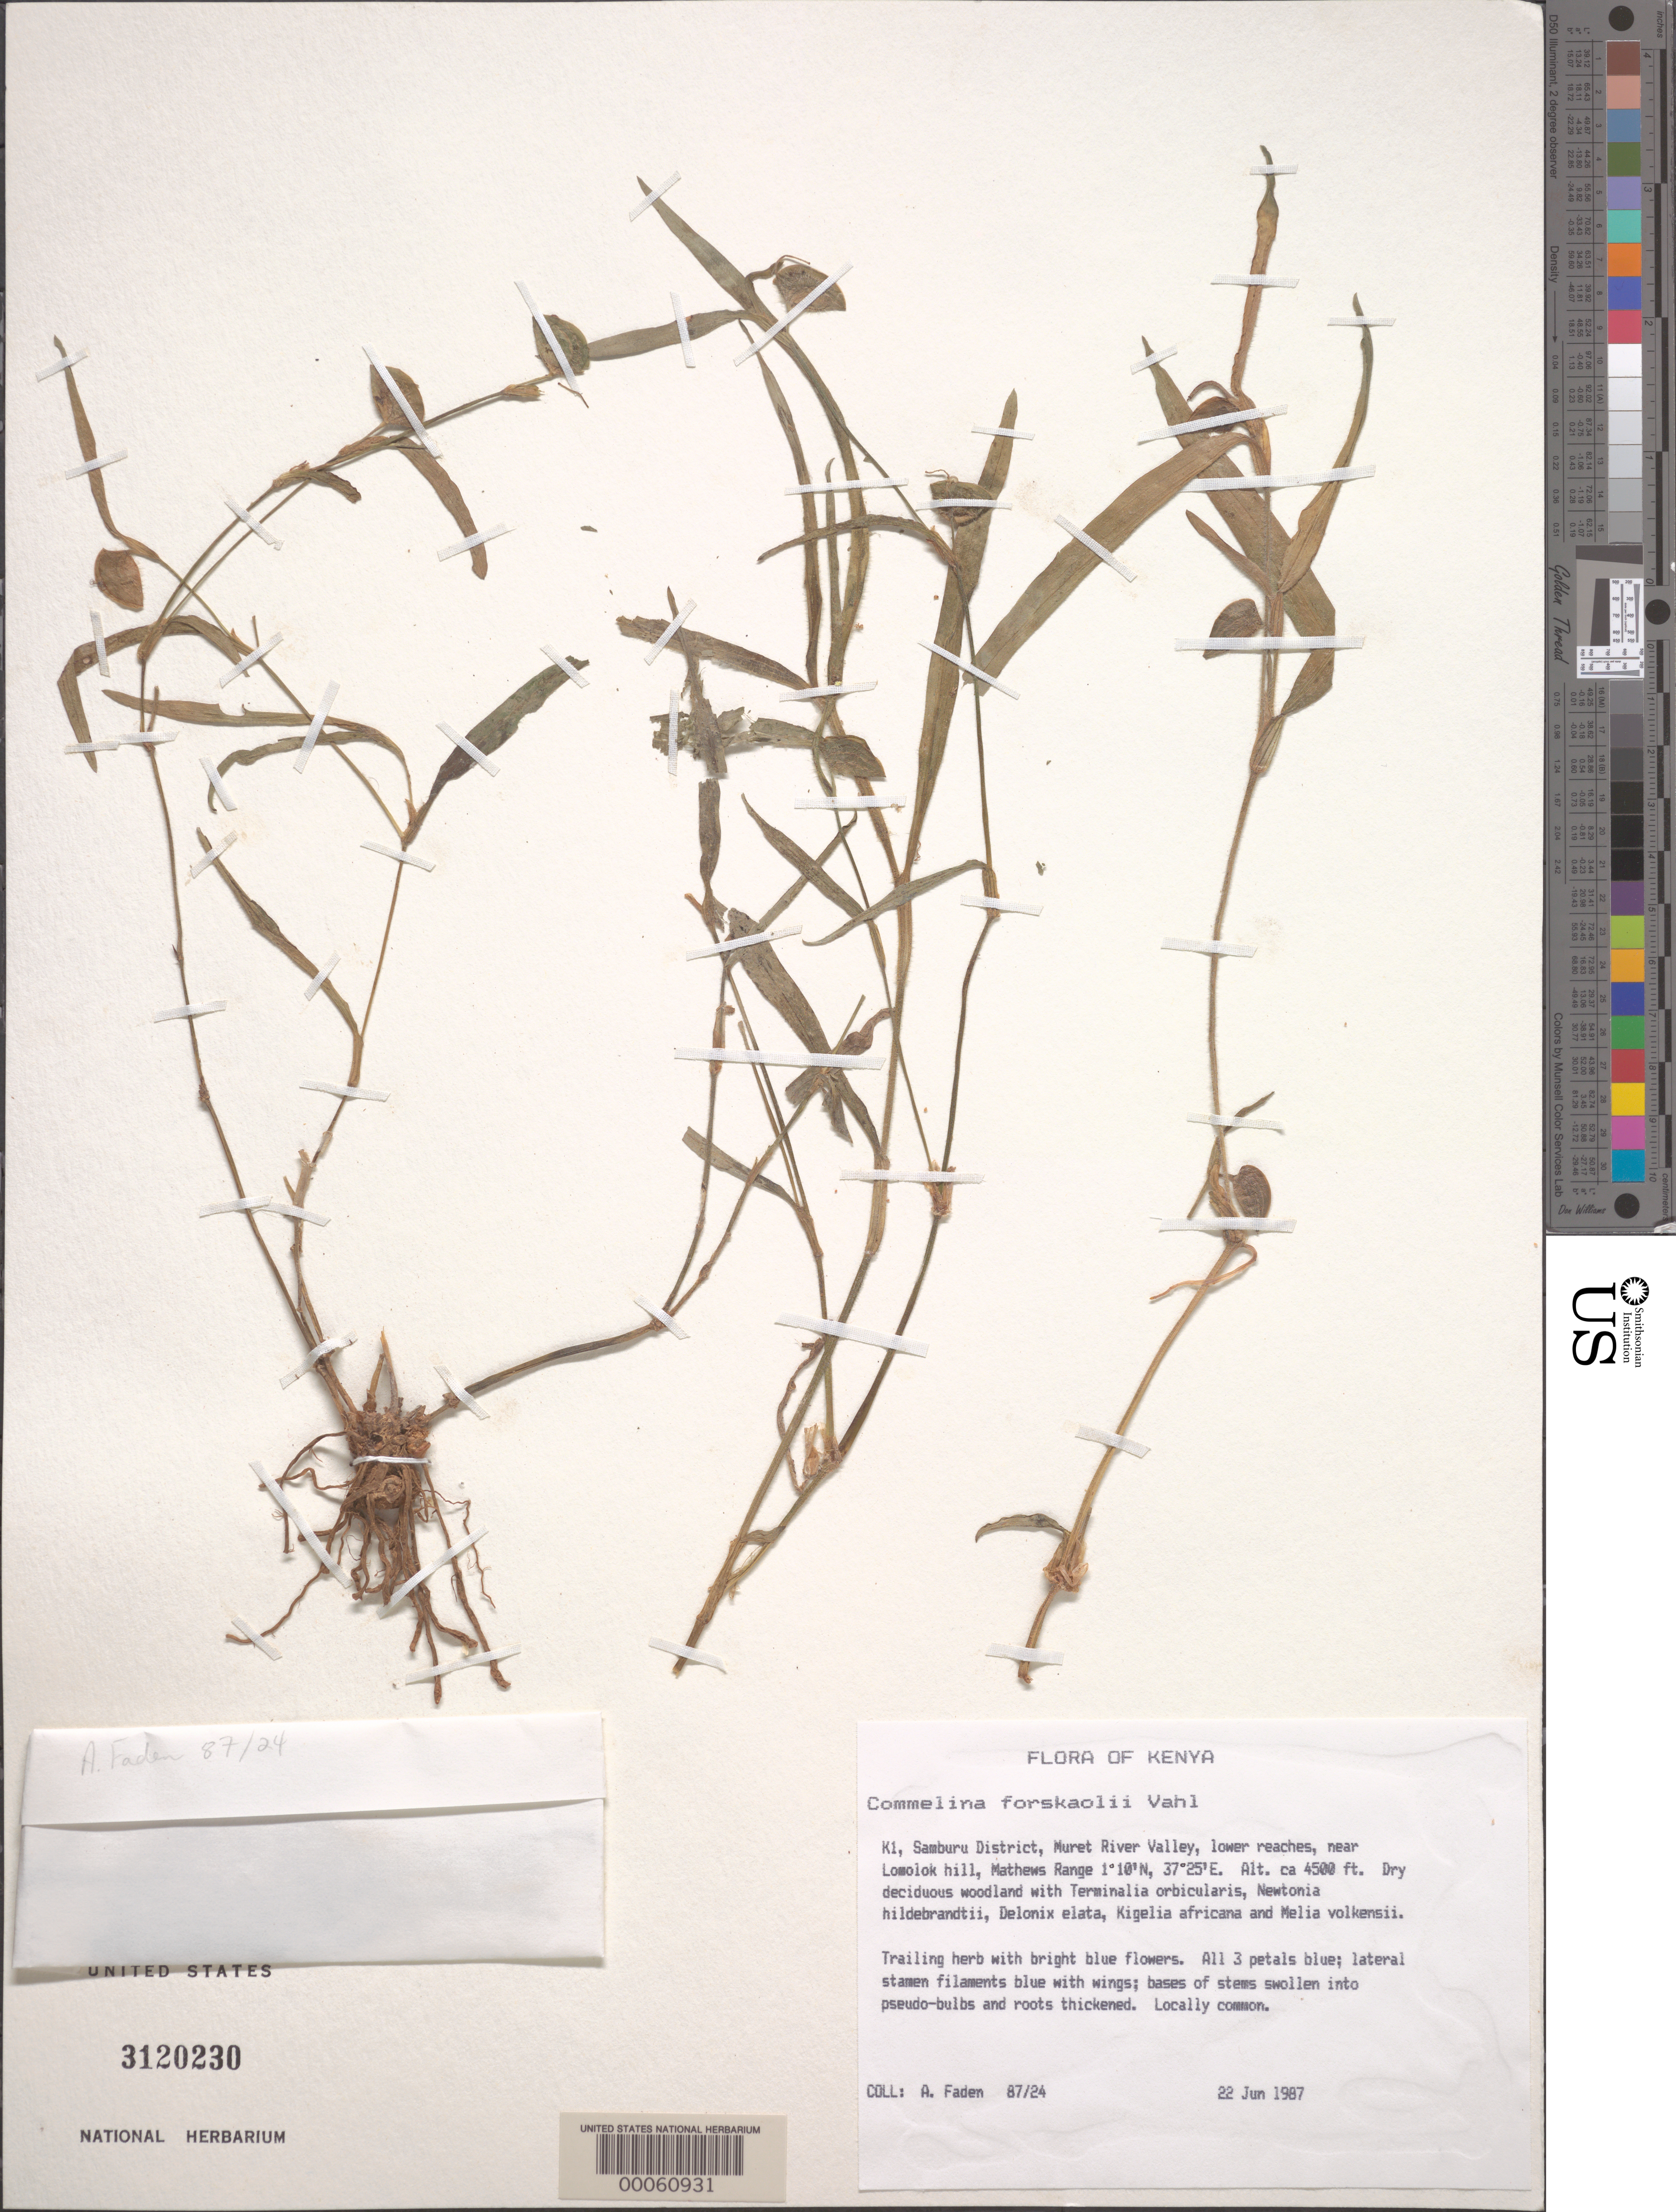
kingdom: Plantae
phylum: Tracheophyta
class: Liliopsida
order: Commelinales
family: Commelinaceae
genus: Commelina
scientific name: Commelina forskaolii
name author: Vahl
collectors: A. J. Faden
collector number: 87/24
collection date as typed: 22 Jun 1987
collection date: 1987-06-22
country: Kenya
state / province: Samburu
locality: Muret river valley, lower reaches, near lomolek hill, mathews range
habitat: Dry deciduous woodland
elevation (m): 1372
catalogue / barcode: US 3120230